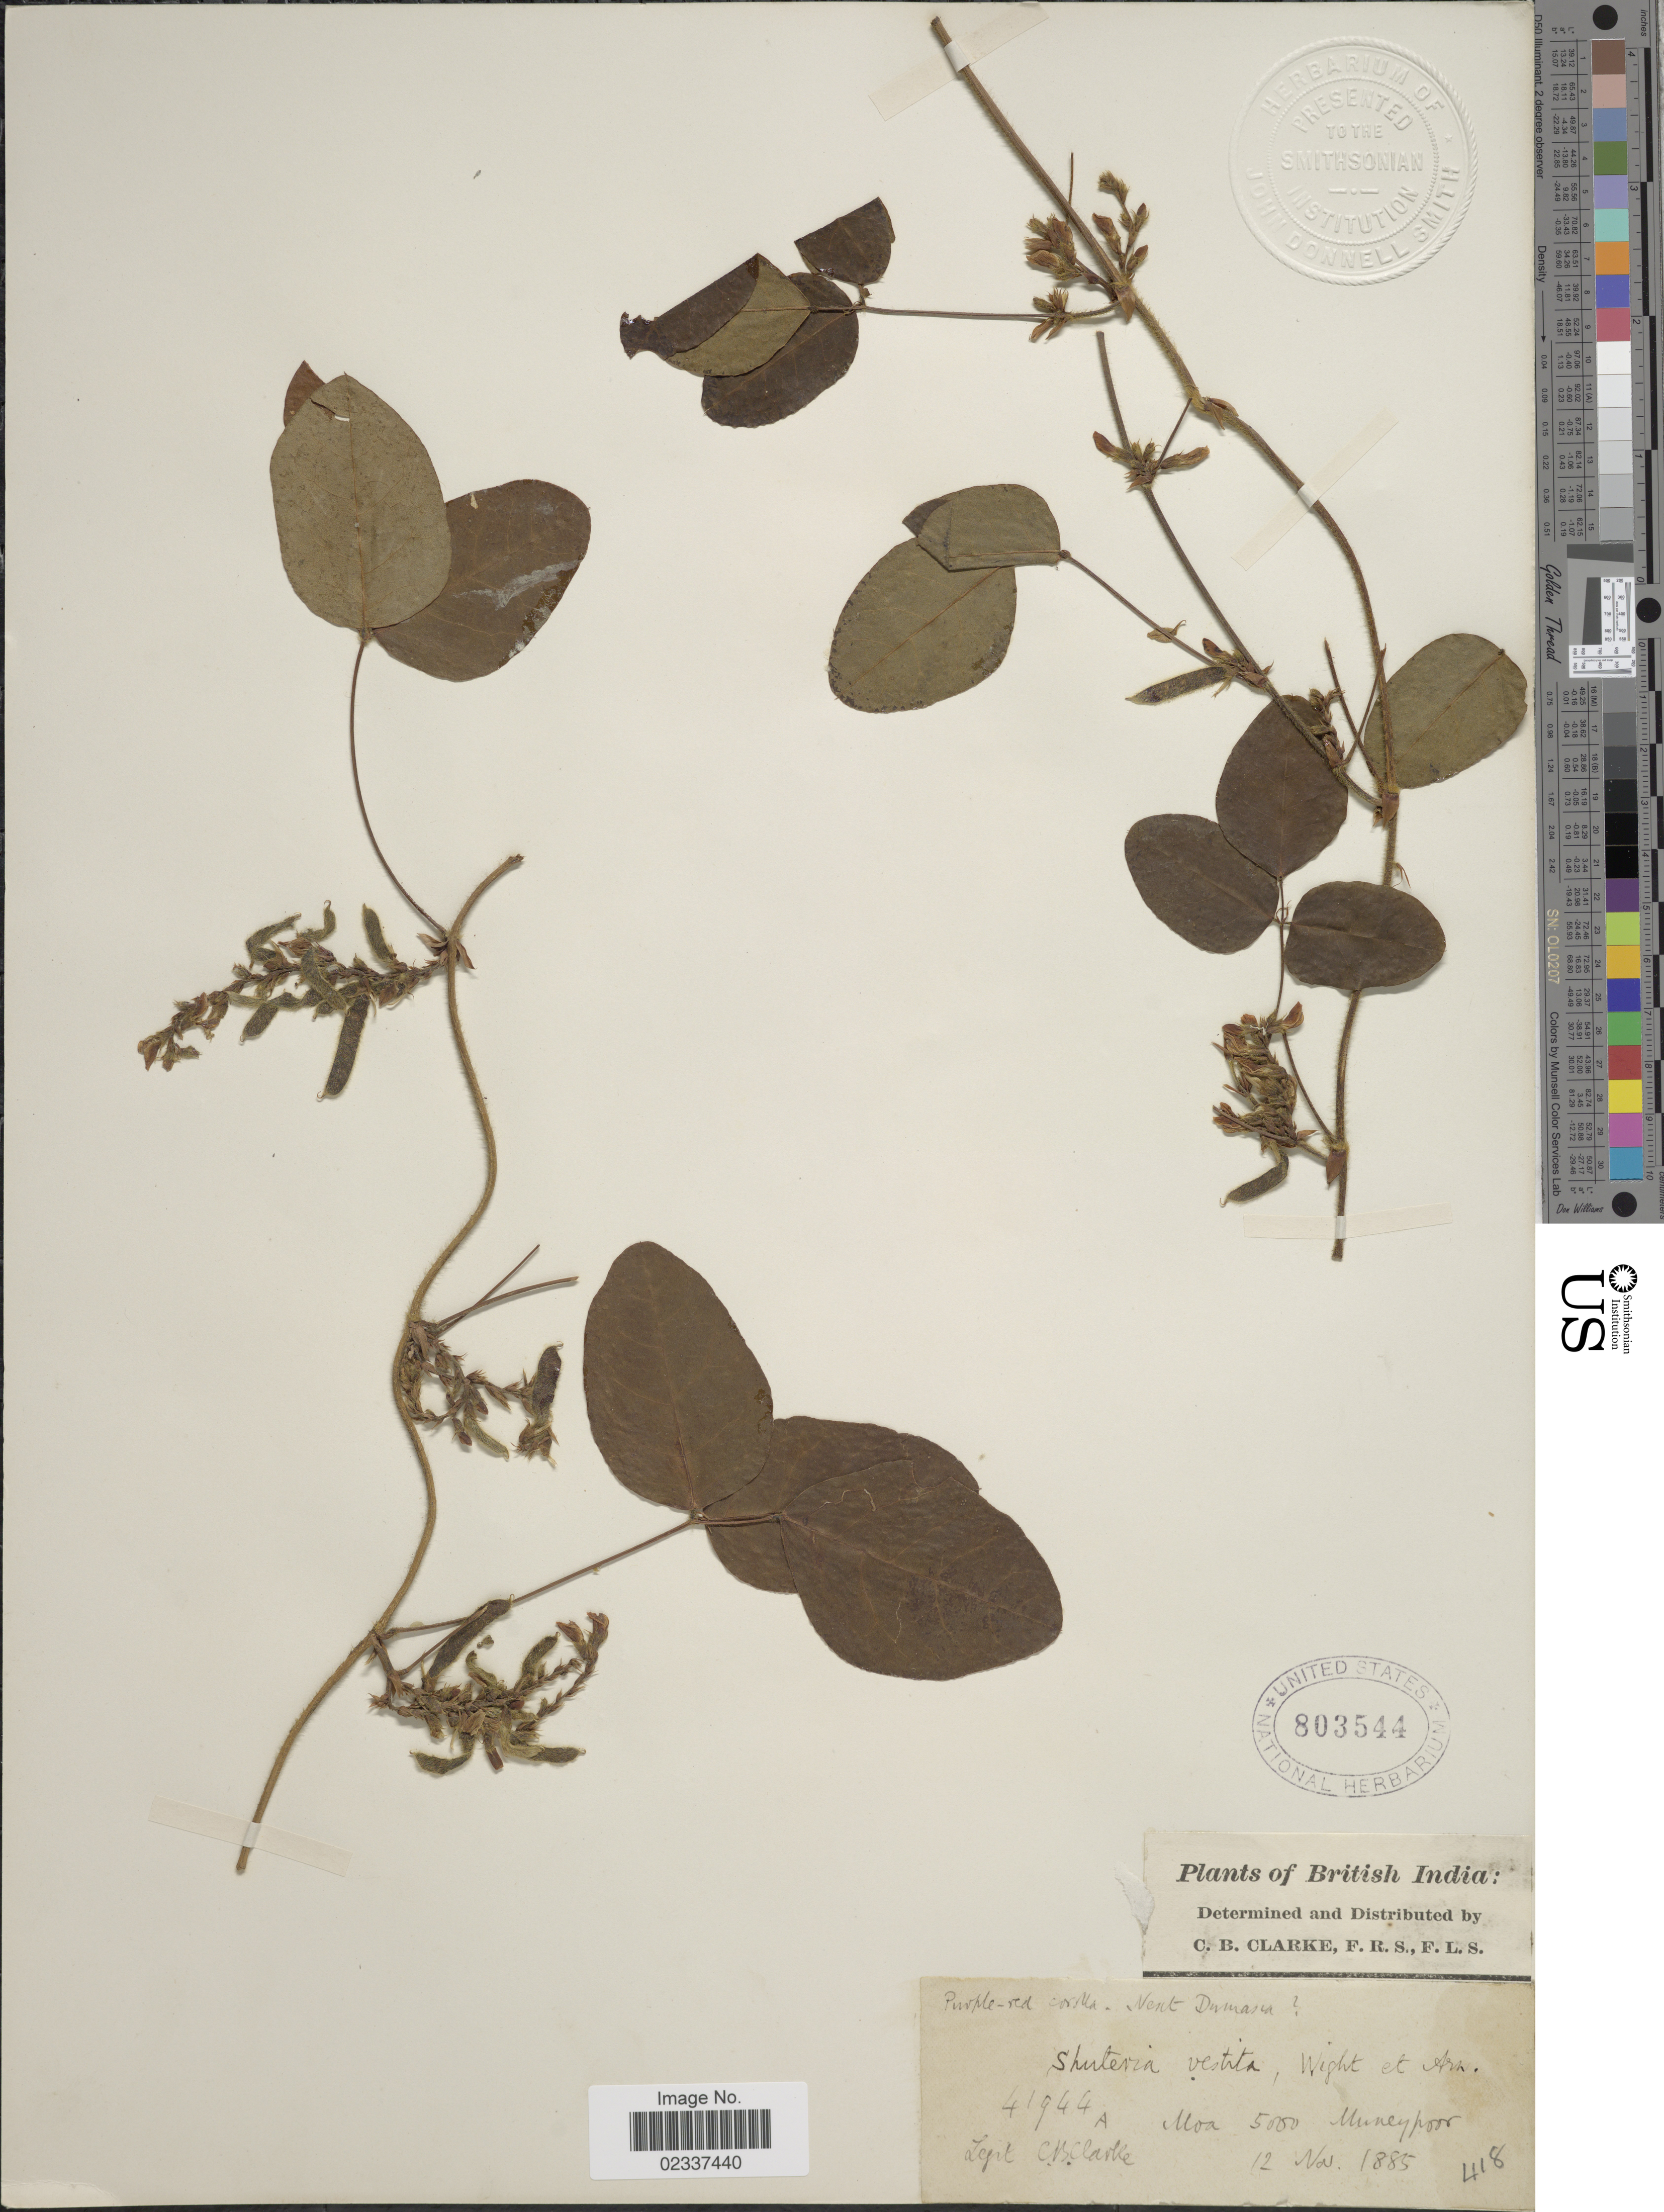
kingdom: Plantae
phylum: Tracheophyta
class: Magnoliopsida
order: Fabales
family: Fabaceae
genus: Shuteria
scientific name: Shuteria vestita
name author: Wight & Arn.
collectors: C. B. Clarke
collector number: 41944A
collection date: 1885-11-12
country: India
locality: British India, Moa Muneypoor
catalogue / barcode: US 803544